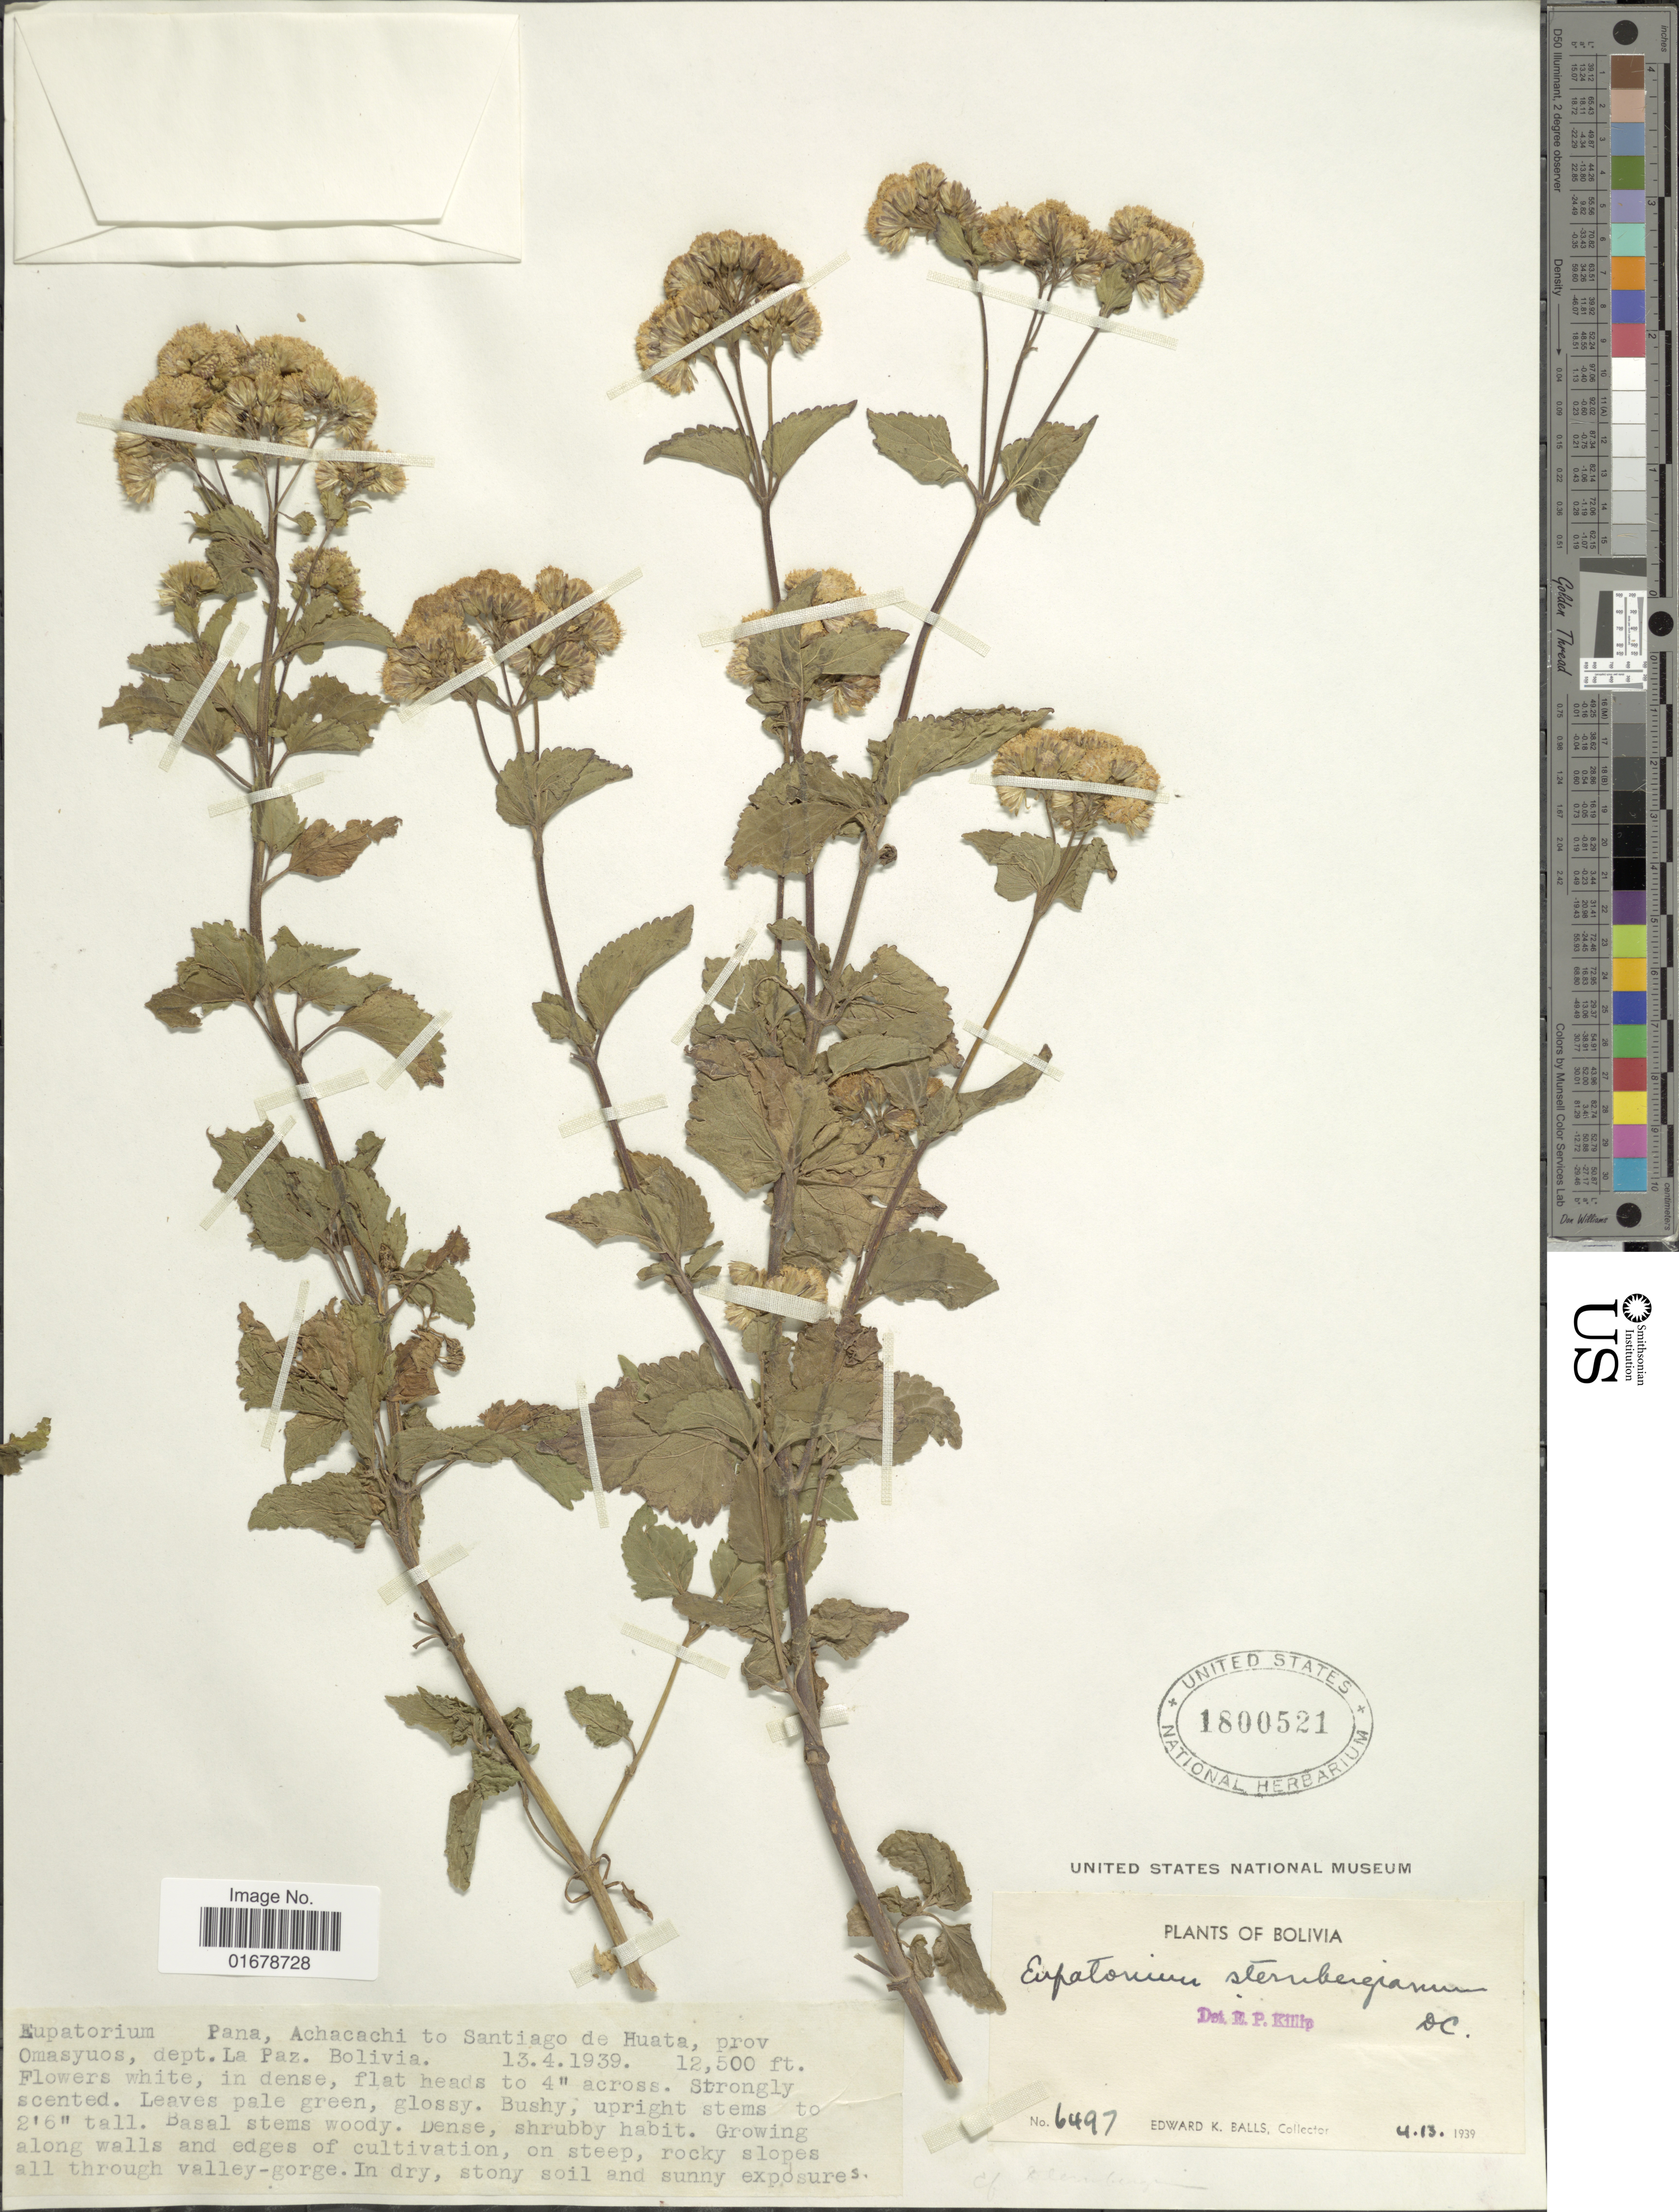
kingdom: Plantae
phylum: Tracheophyta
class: Magnoliopsida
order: Asterales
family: Asteraceae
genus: Ageratina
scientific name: Ageratina sternbergiana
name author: (DC.) R.M. King & H. Rob.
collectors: E. K. Balls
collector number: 6497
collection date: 1939-04-13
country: Bolivia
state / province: La Paz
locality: Pana, Achacachi to Santiago de Huata, prov. Omasuos, dept. La Paz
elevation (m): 3810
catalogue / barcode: US 1800521